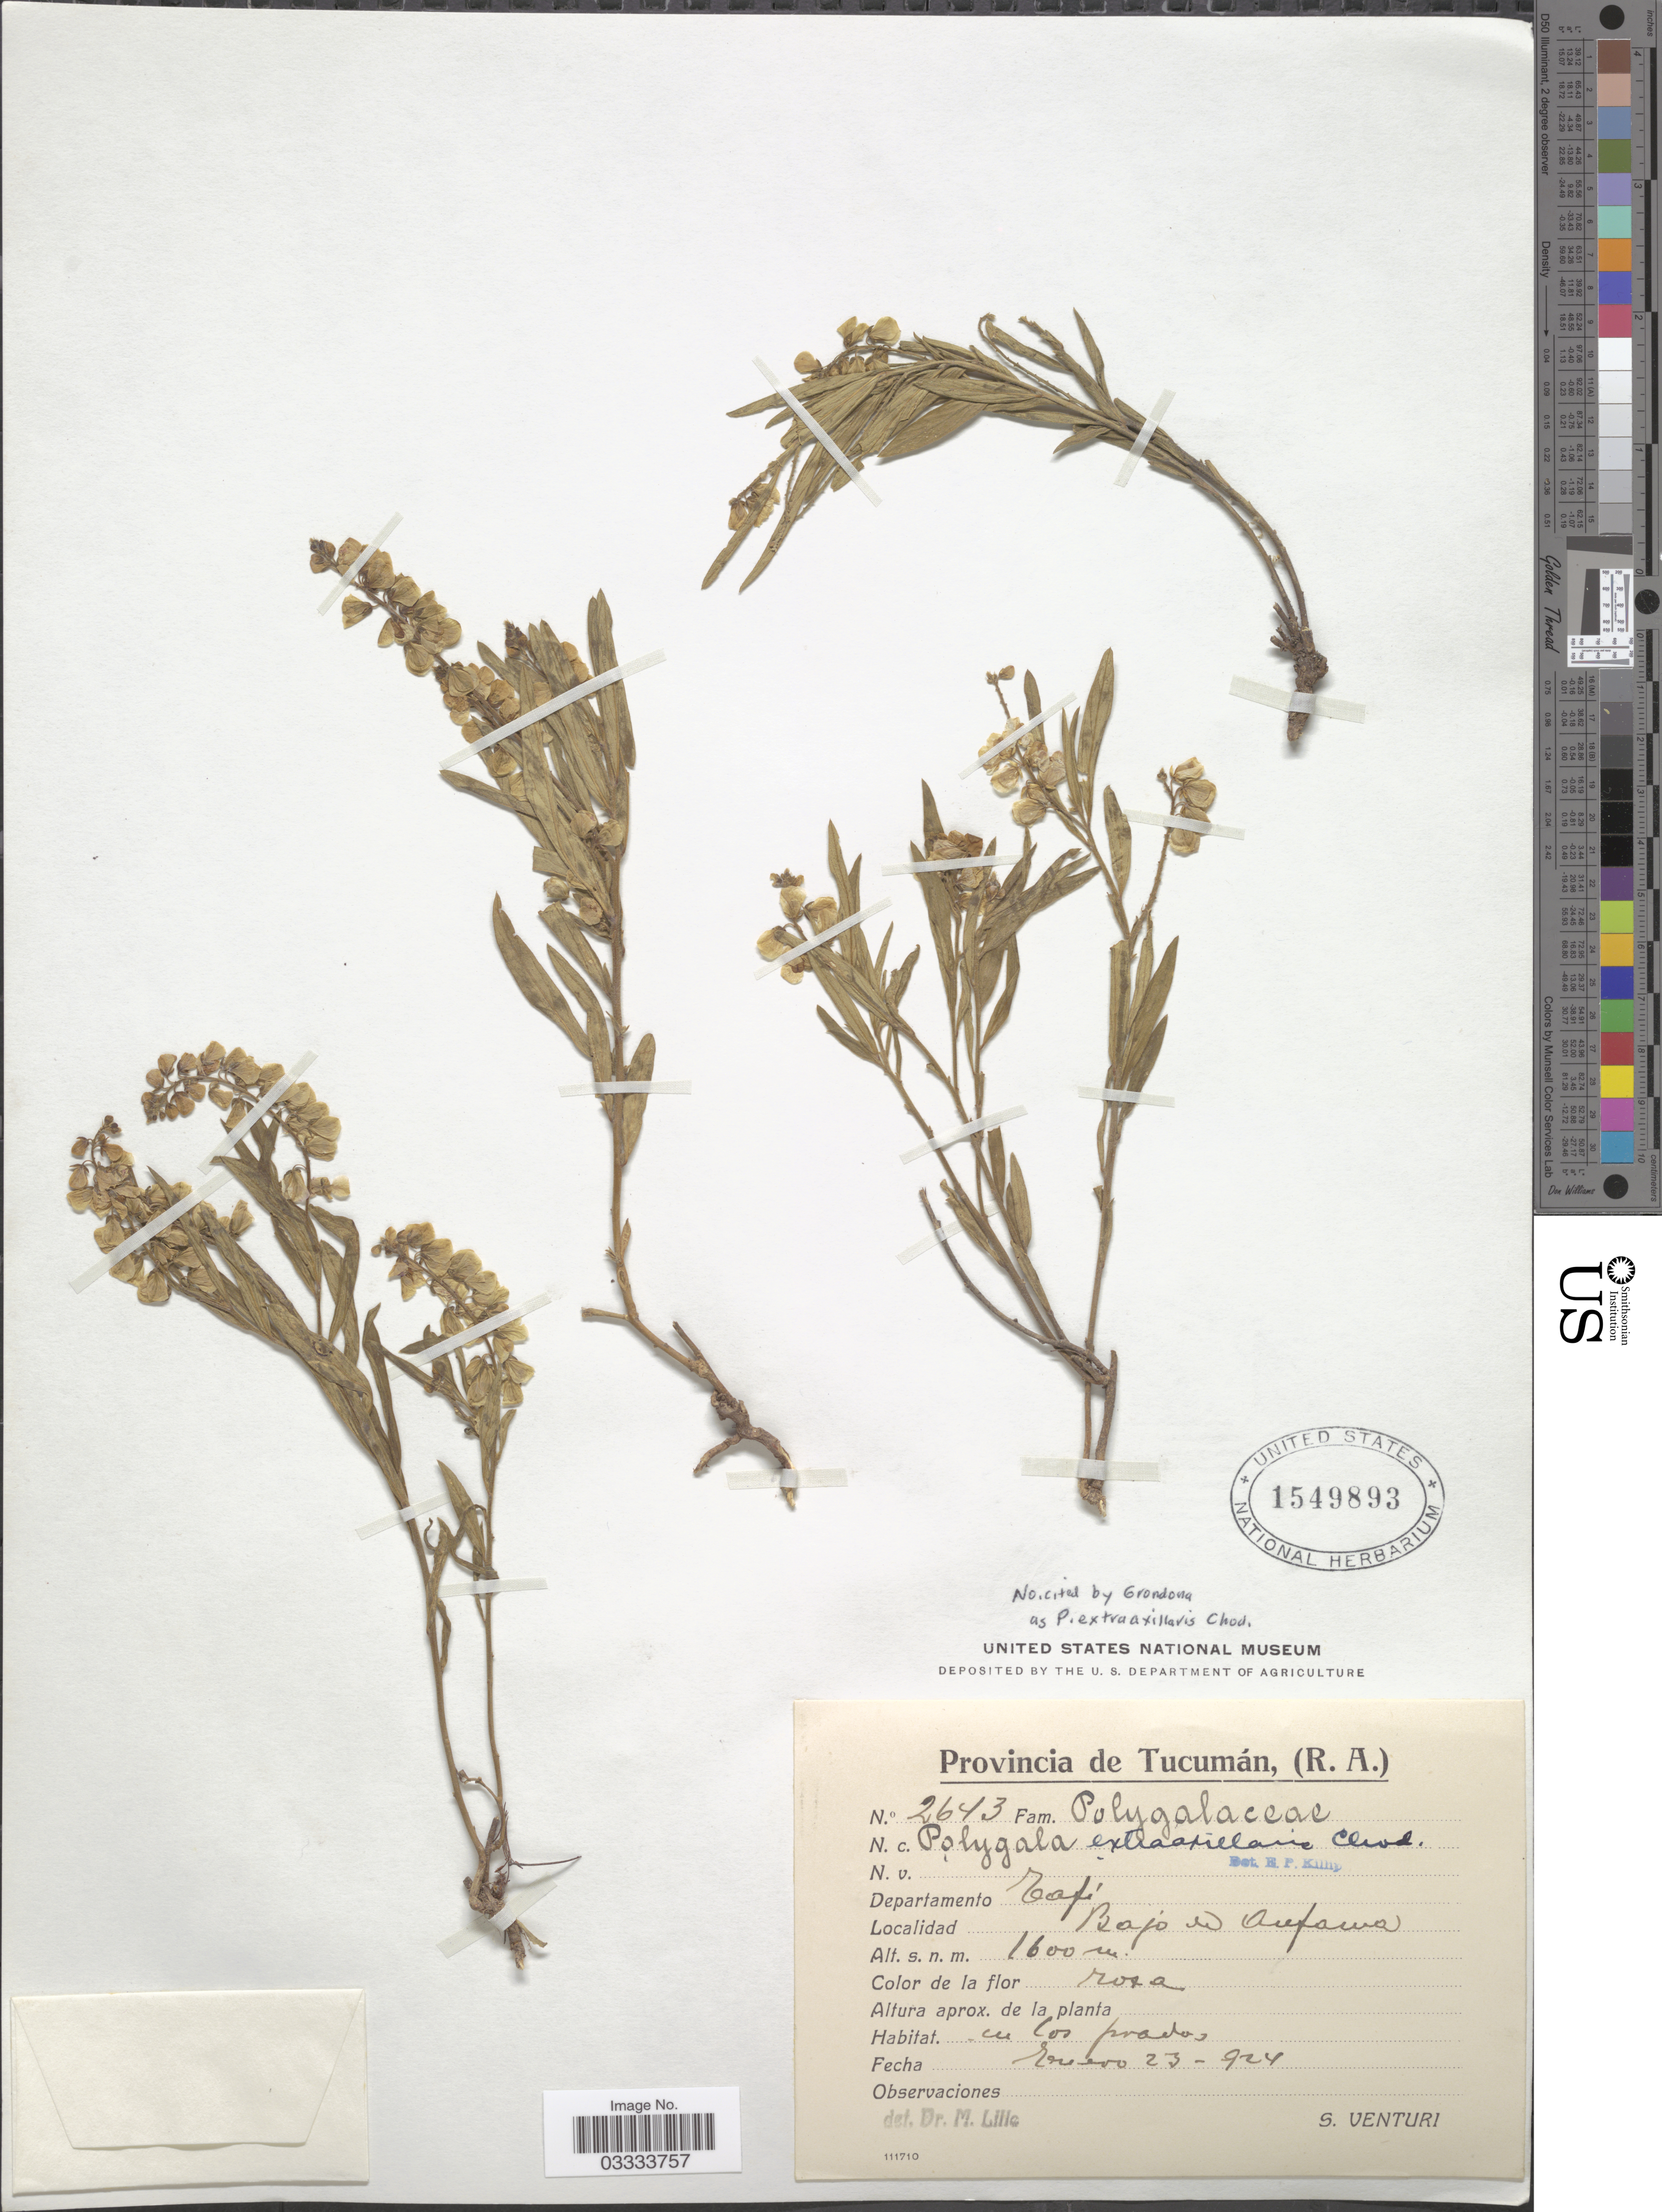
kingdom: Plantae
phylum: Tracheophyta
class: Magnoliopsida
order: Fabales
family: Polygalaceae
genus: Asemeia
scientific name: Asemeia extraaxillaris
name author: (Chodat) J.F.B. Pastore & J.R. Abbott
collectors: S. Venturi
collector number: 2643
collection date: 1924-01-23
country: Argentina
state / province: Tucuman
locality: Departamento Tafi. Bajo de Anfama.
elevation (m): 1600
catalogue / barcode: US 1549893